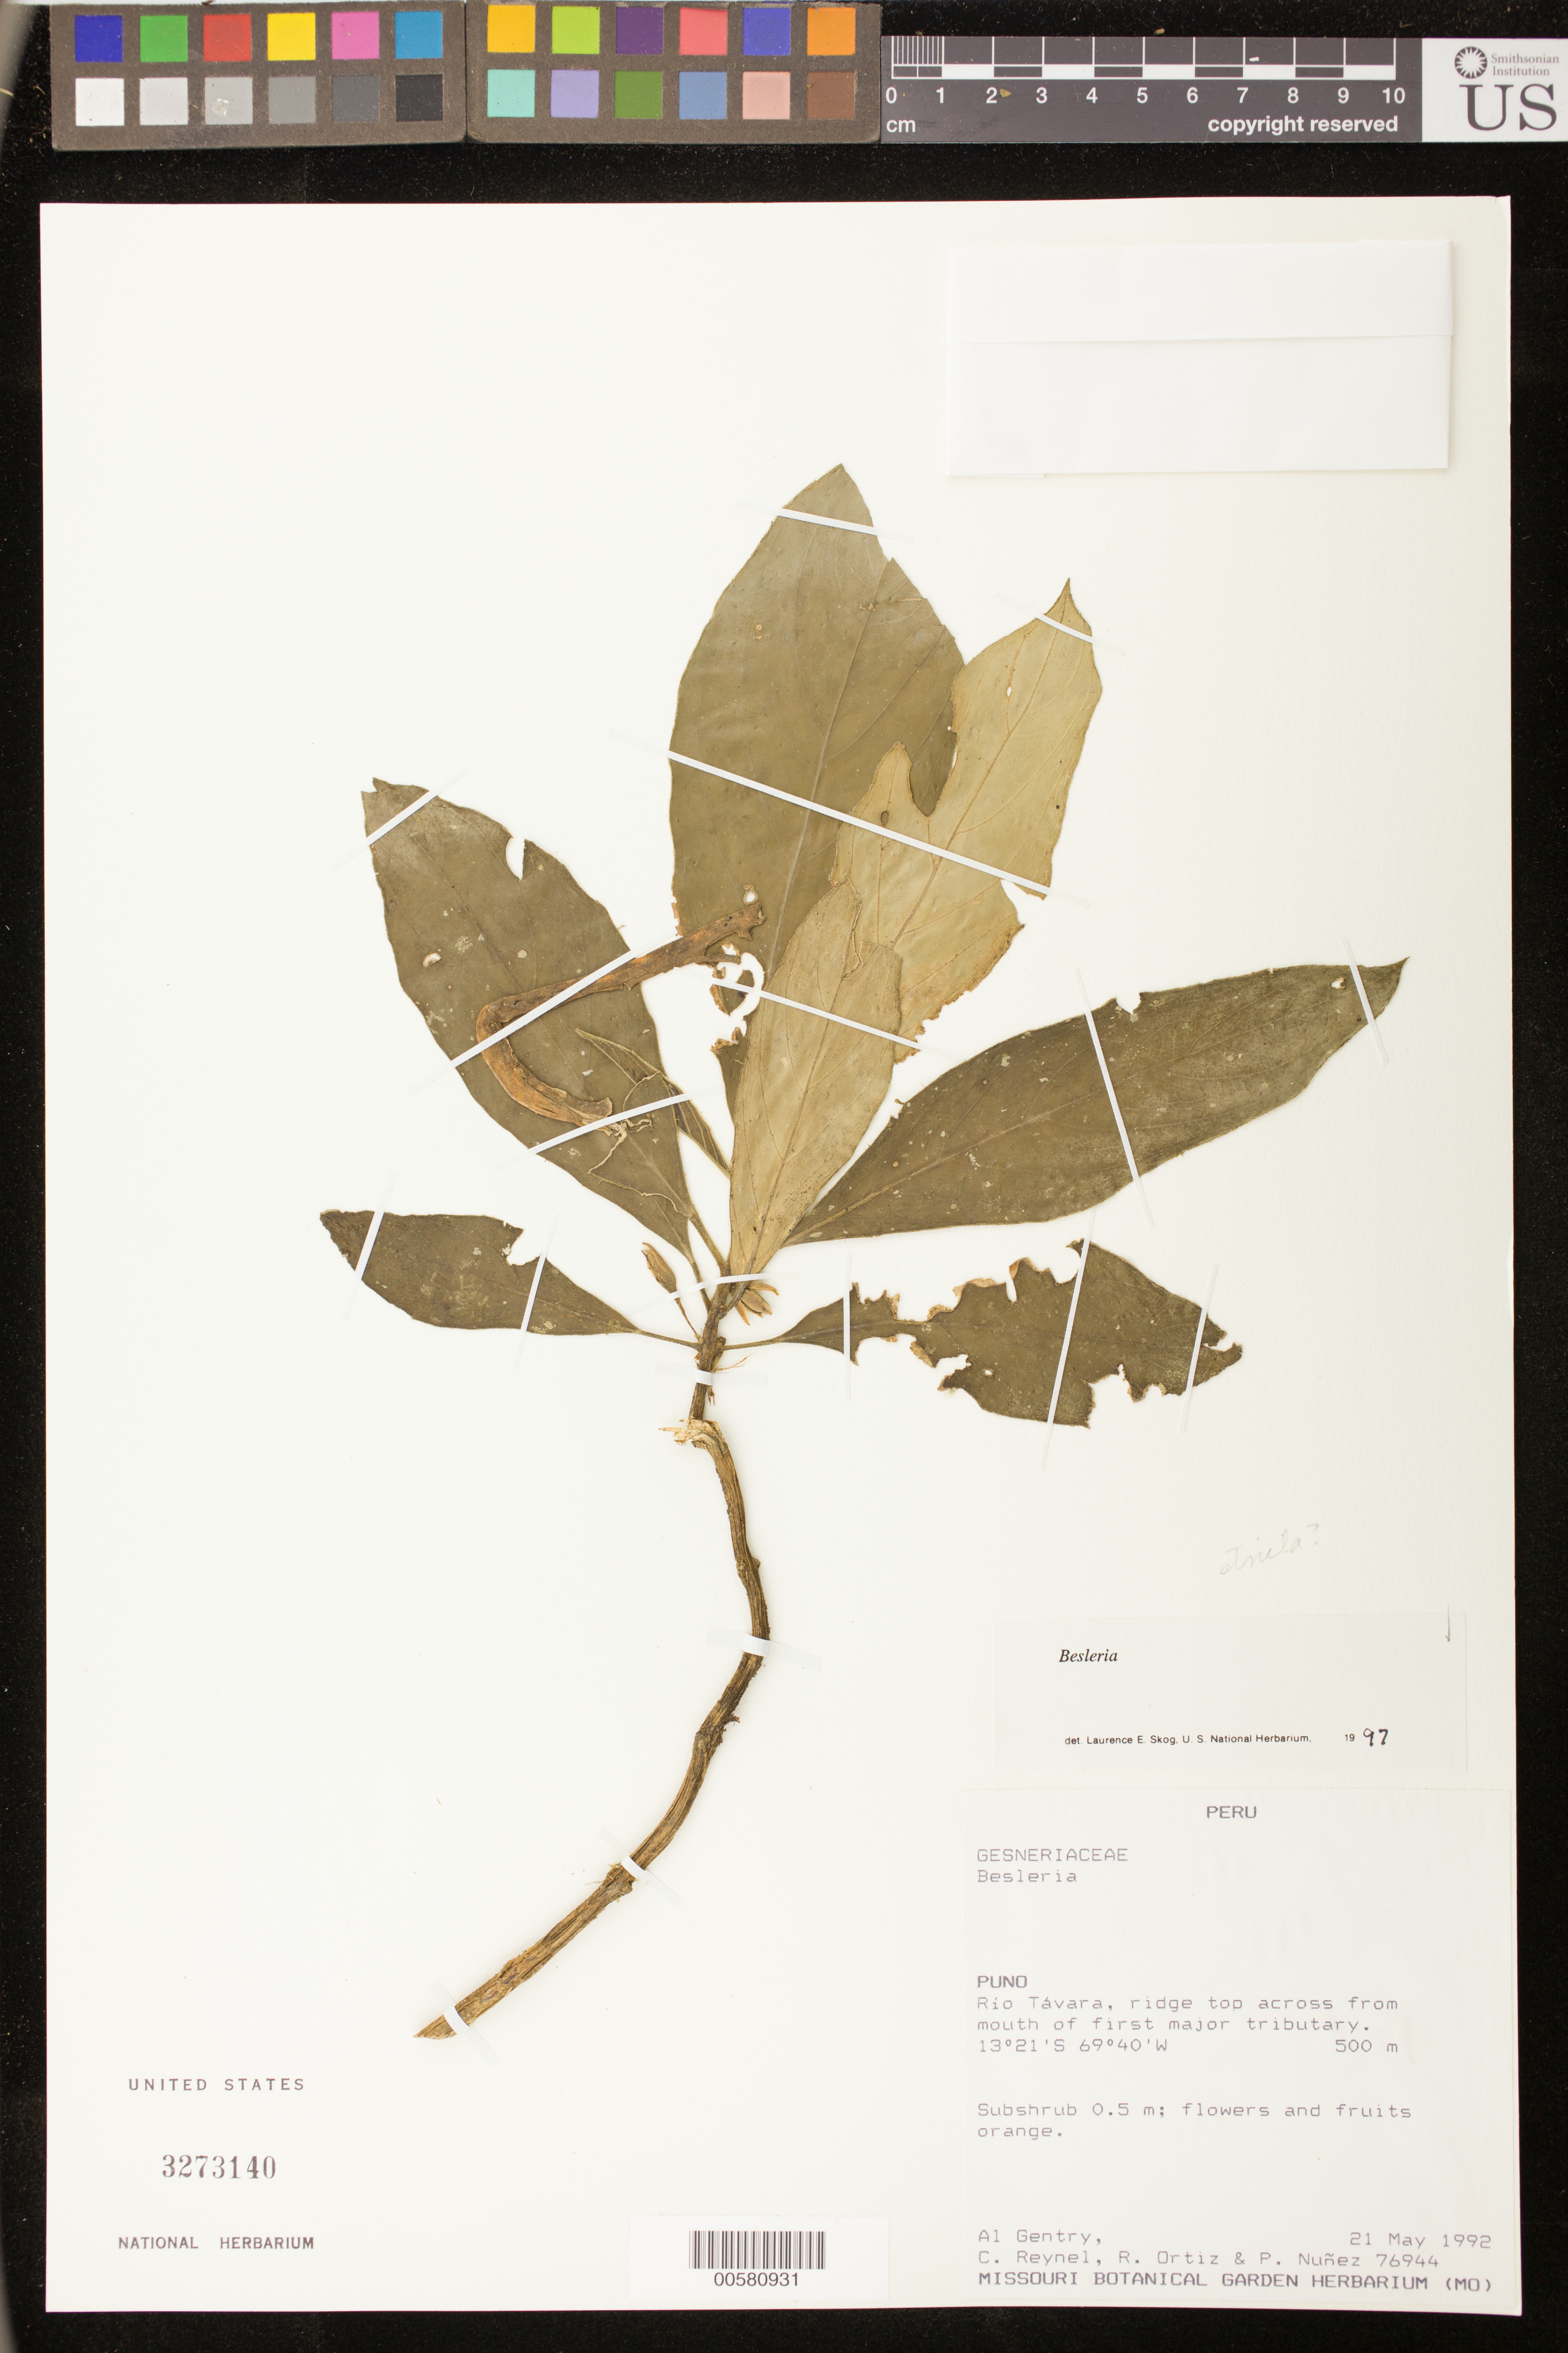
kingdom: Plantae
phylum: Tracheophyta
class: Magnoliopsida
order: Lamiales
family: Gesneriaceae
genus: Besleria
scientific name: Besleria sp.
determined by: Skog, Laurence E.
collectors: A. H. Gentry, C. Reynel, R. del C. Ortiz & P. Nuñez V.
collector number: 76944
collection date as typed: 21 May 1992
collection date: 1992-05-21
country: Peru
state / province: Puno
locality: Río Távara, ridge top across from mouth of first major tributary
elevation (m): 500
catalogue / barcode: US 3273140